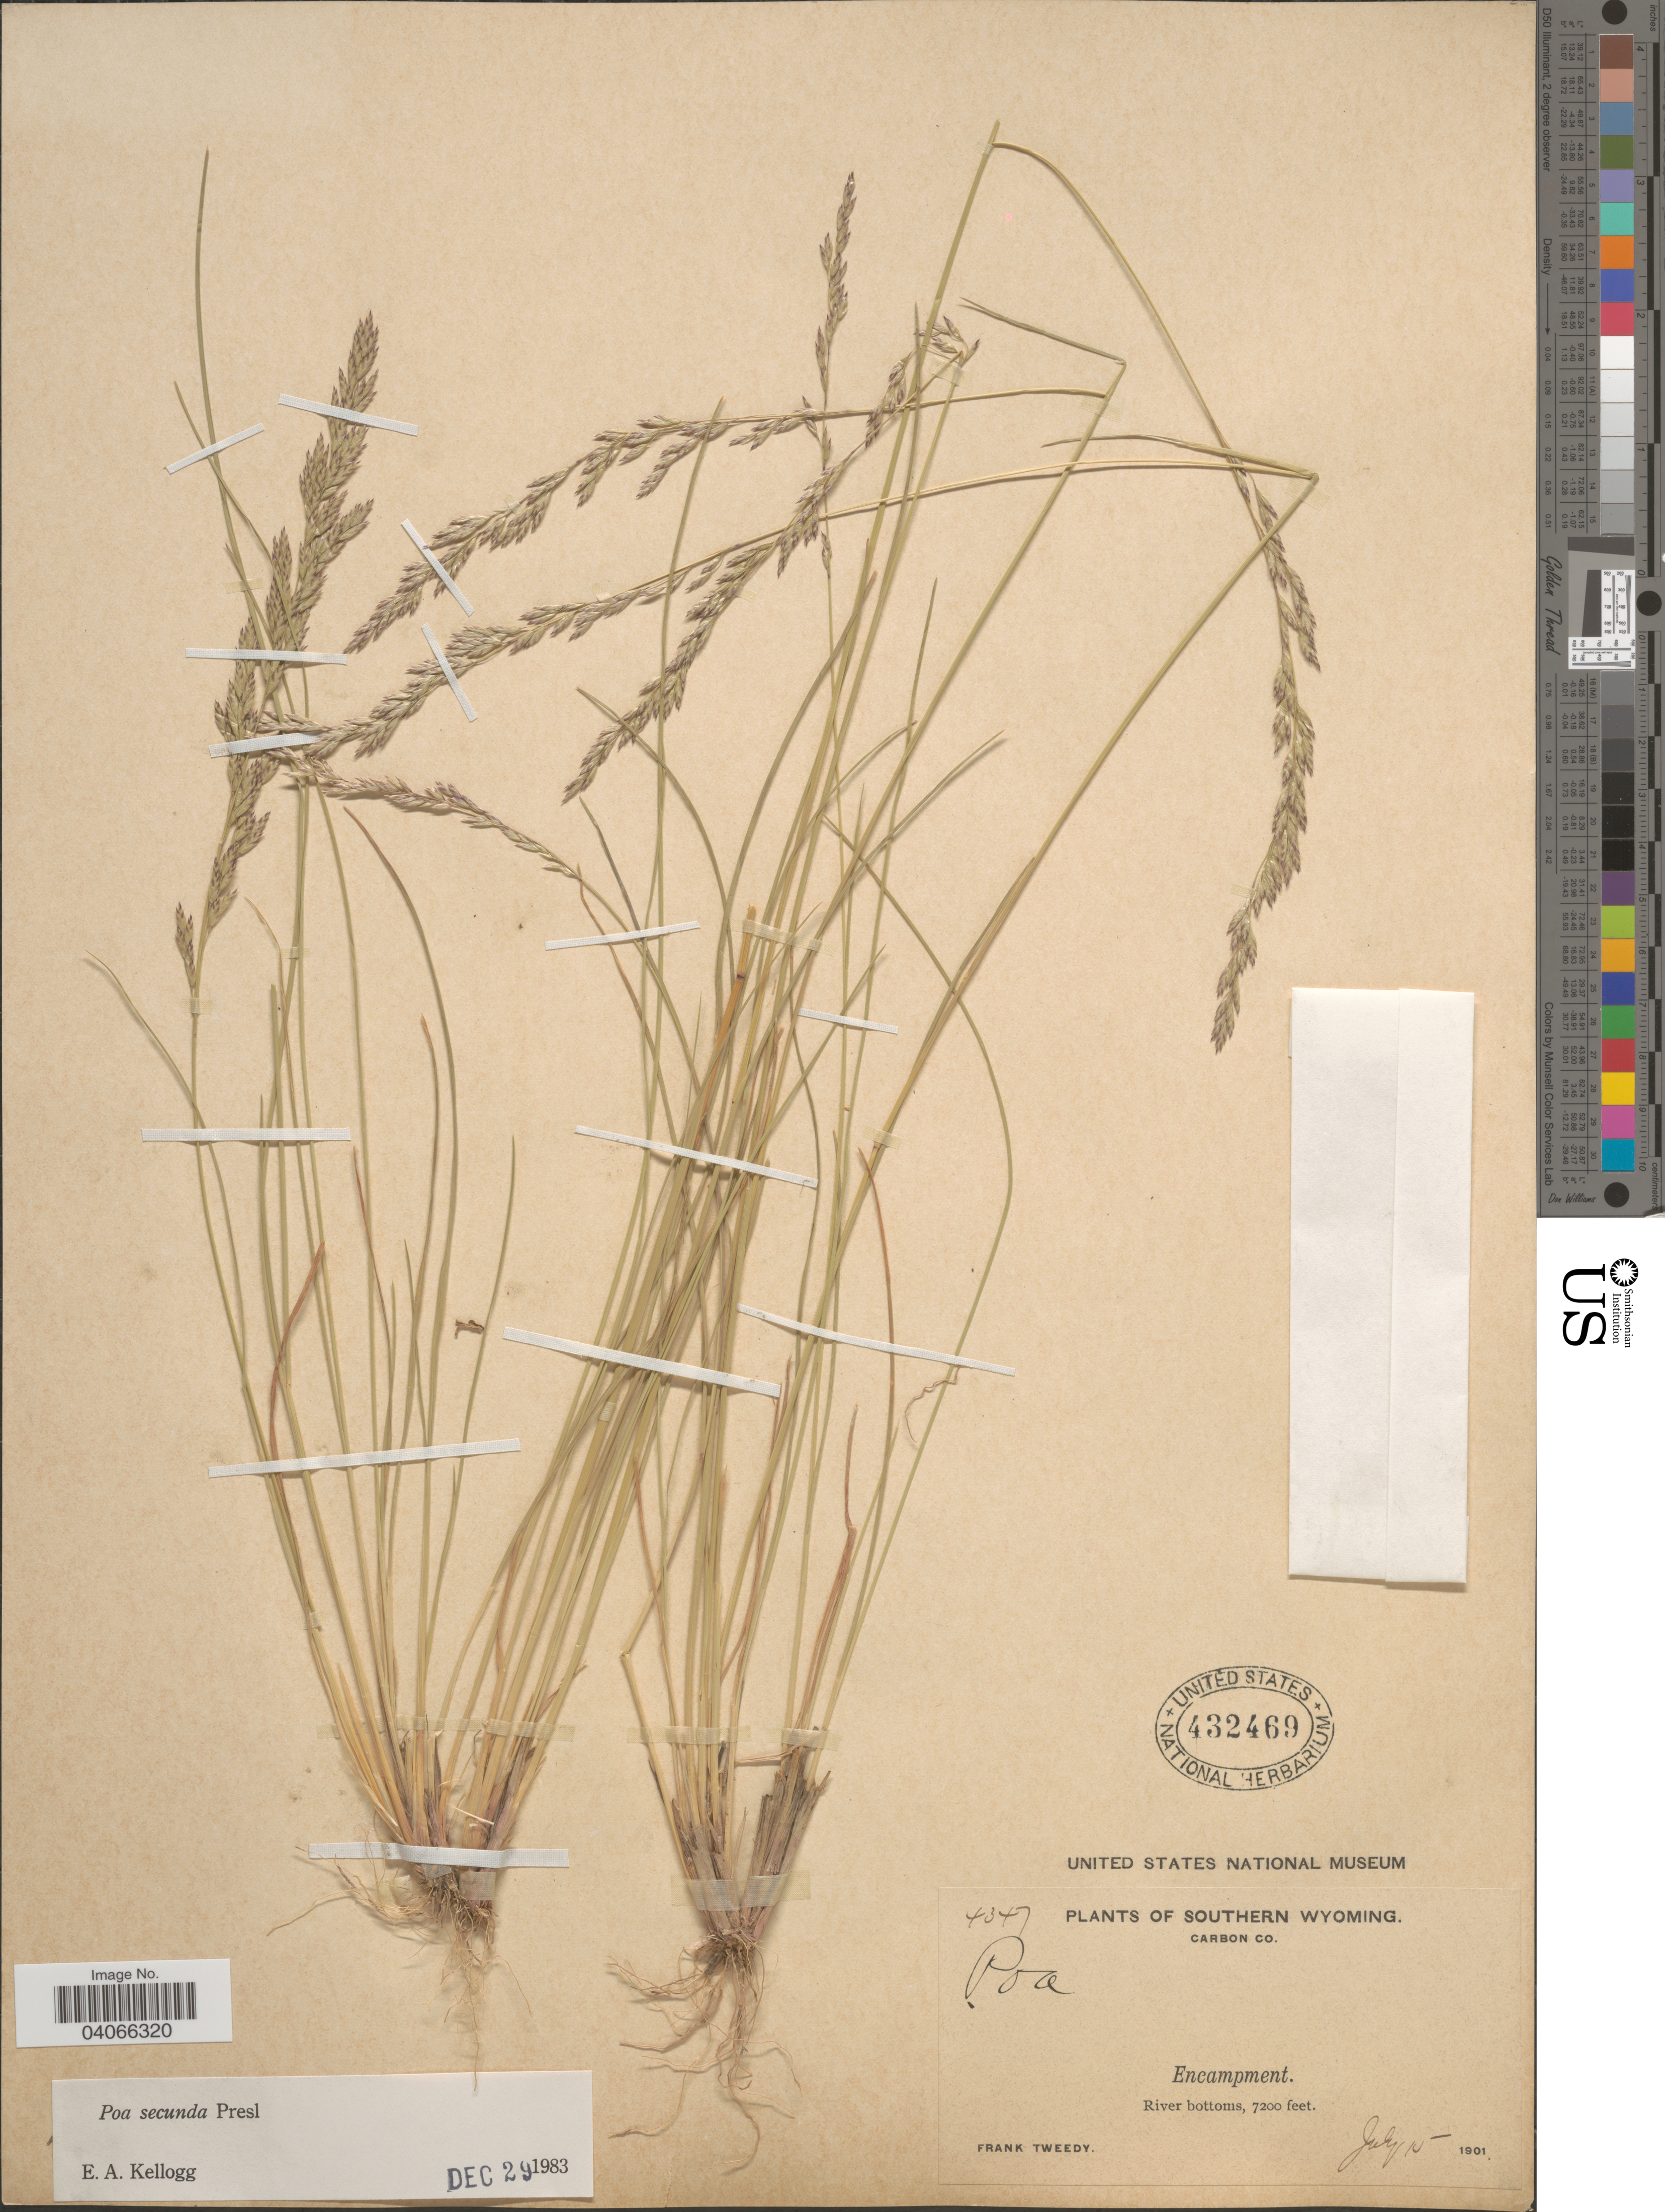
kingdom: Plantae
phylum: Tracheophyta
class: Liliopsida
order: Poales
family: Poaceae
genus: Poa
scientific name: Poa secunda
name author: J. Presl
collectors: F. Tweedy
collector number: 4347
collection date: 1901-07-15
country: United States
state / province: Wyoming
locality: Southern Wyoming. Carbon Co. Encampment. River bottoms.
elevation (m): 2195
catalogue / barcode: US 432469